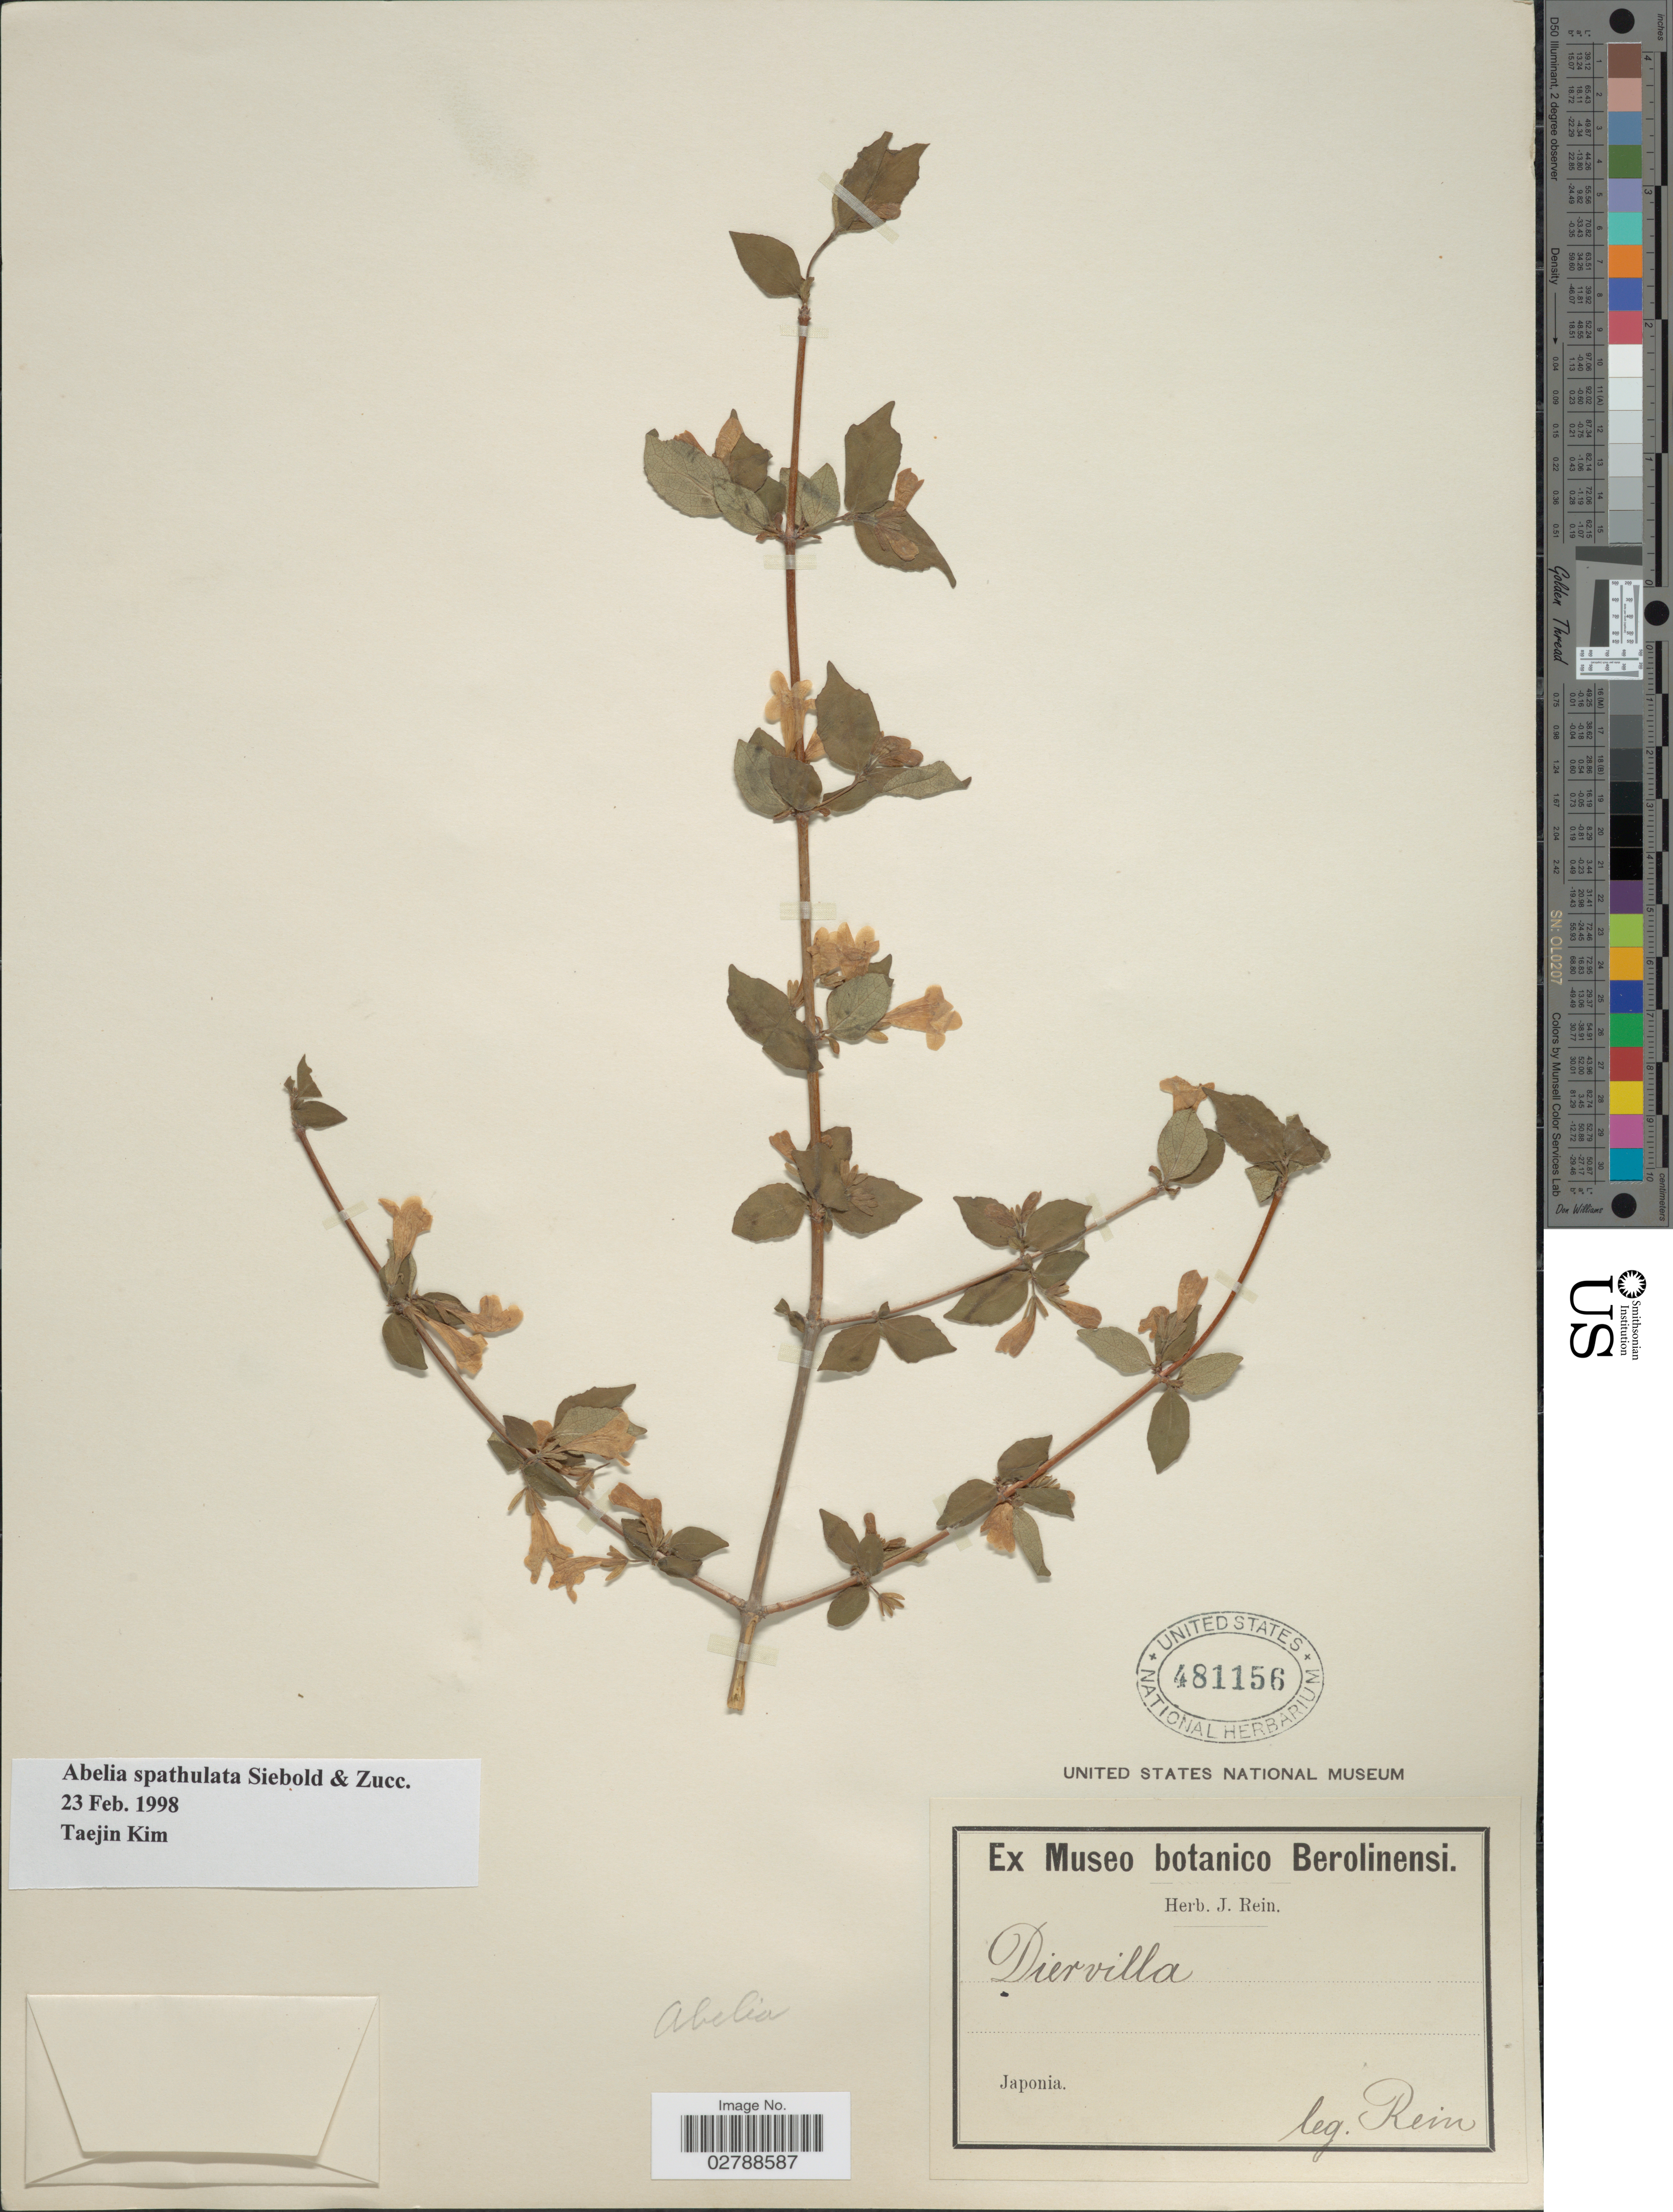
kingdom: Plantae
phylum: Tracheophyta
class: Magnoliopsida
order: Dipsacales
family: Caprifoliaceae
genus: Abelia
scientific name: Abelia spathulata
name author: Siebold & Zucc.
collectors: J. Rein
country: Japan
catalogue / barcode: US 481156